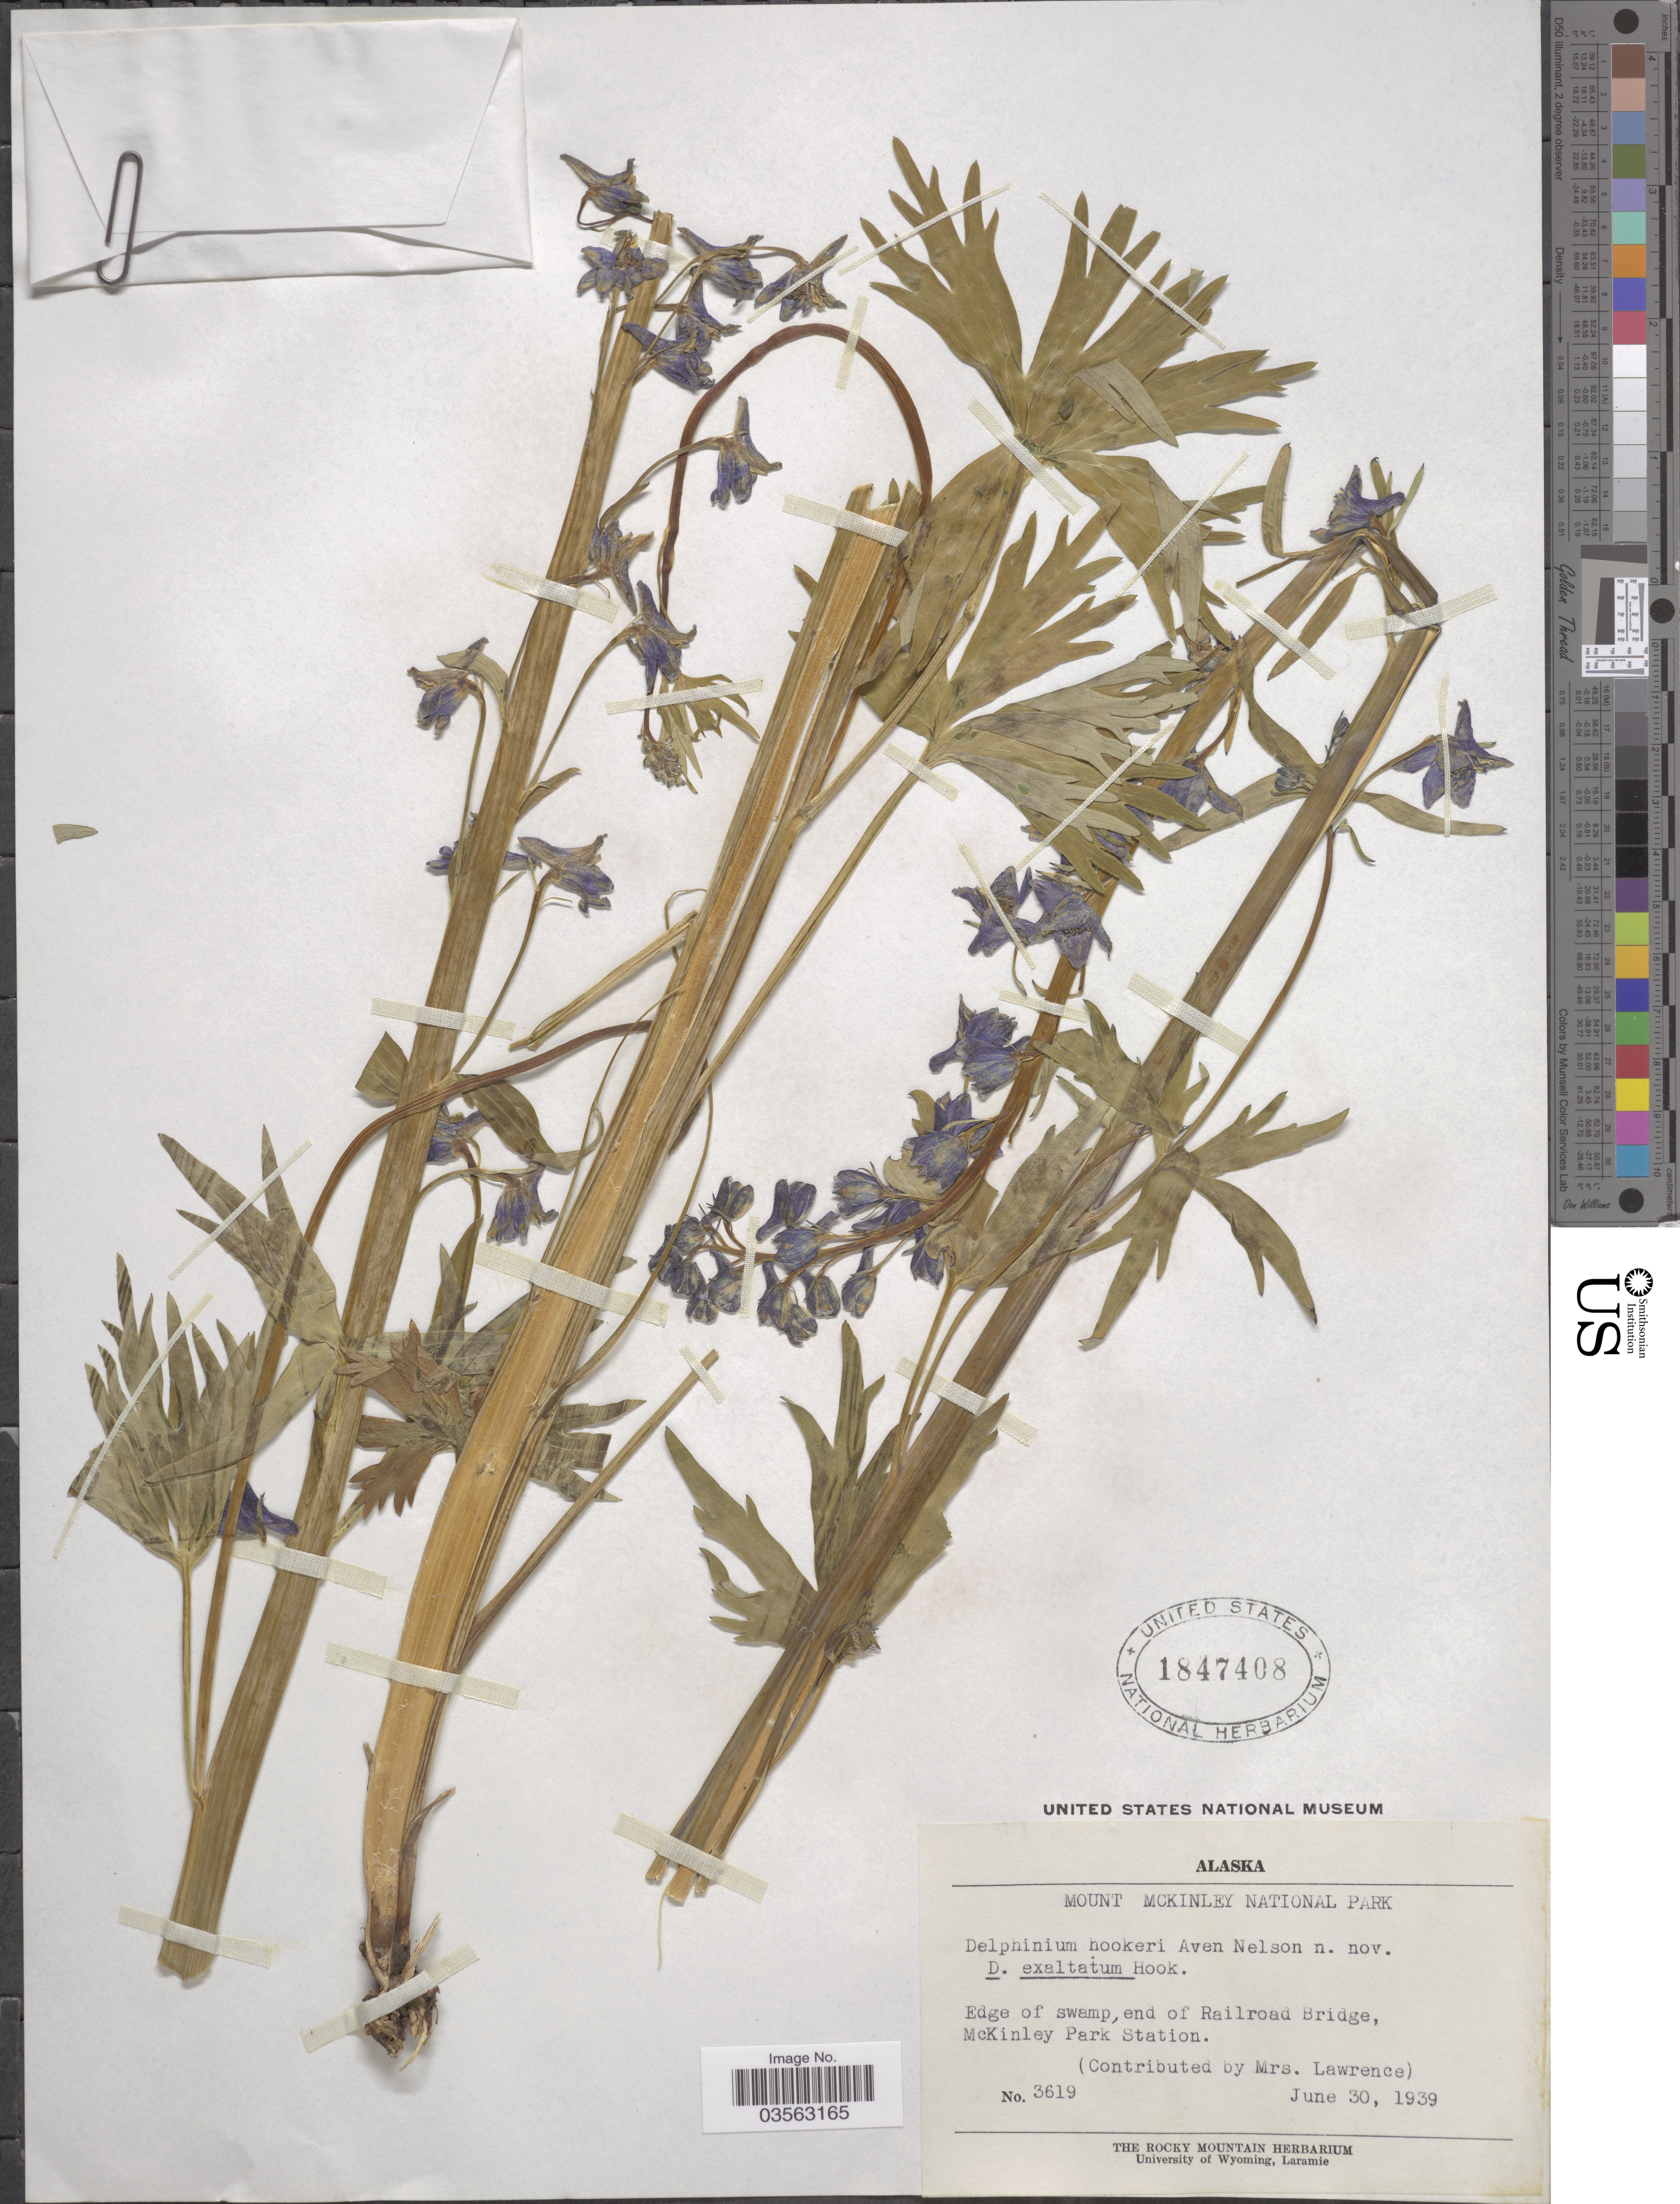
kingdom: Plantae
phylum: Tracheophyta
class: Magnoliopsida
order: Ranunculales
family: Ranunculaceae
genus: Delphinium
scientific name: Delphinium glaucum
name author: S. Watson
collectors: Lawrence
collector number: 3619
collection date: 1939-06-30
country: United States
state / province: Alaska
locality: Mount McKinley National Park. Edge of swamp, end of Railroad Bridge, McKinley Park Station.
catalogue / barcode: US 1847408